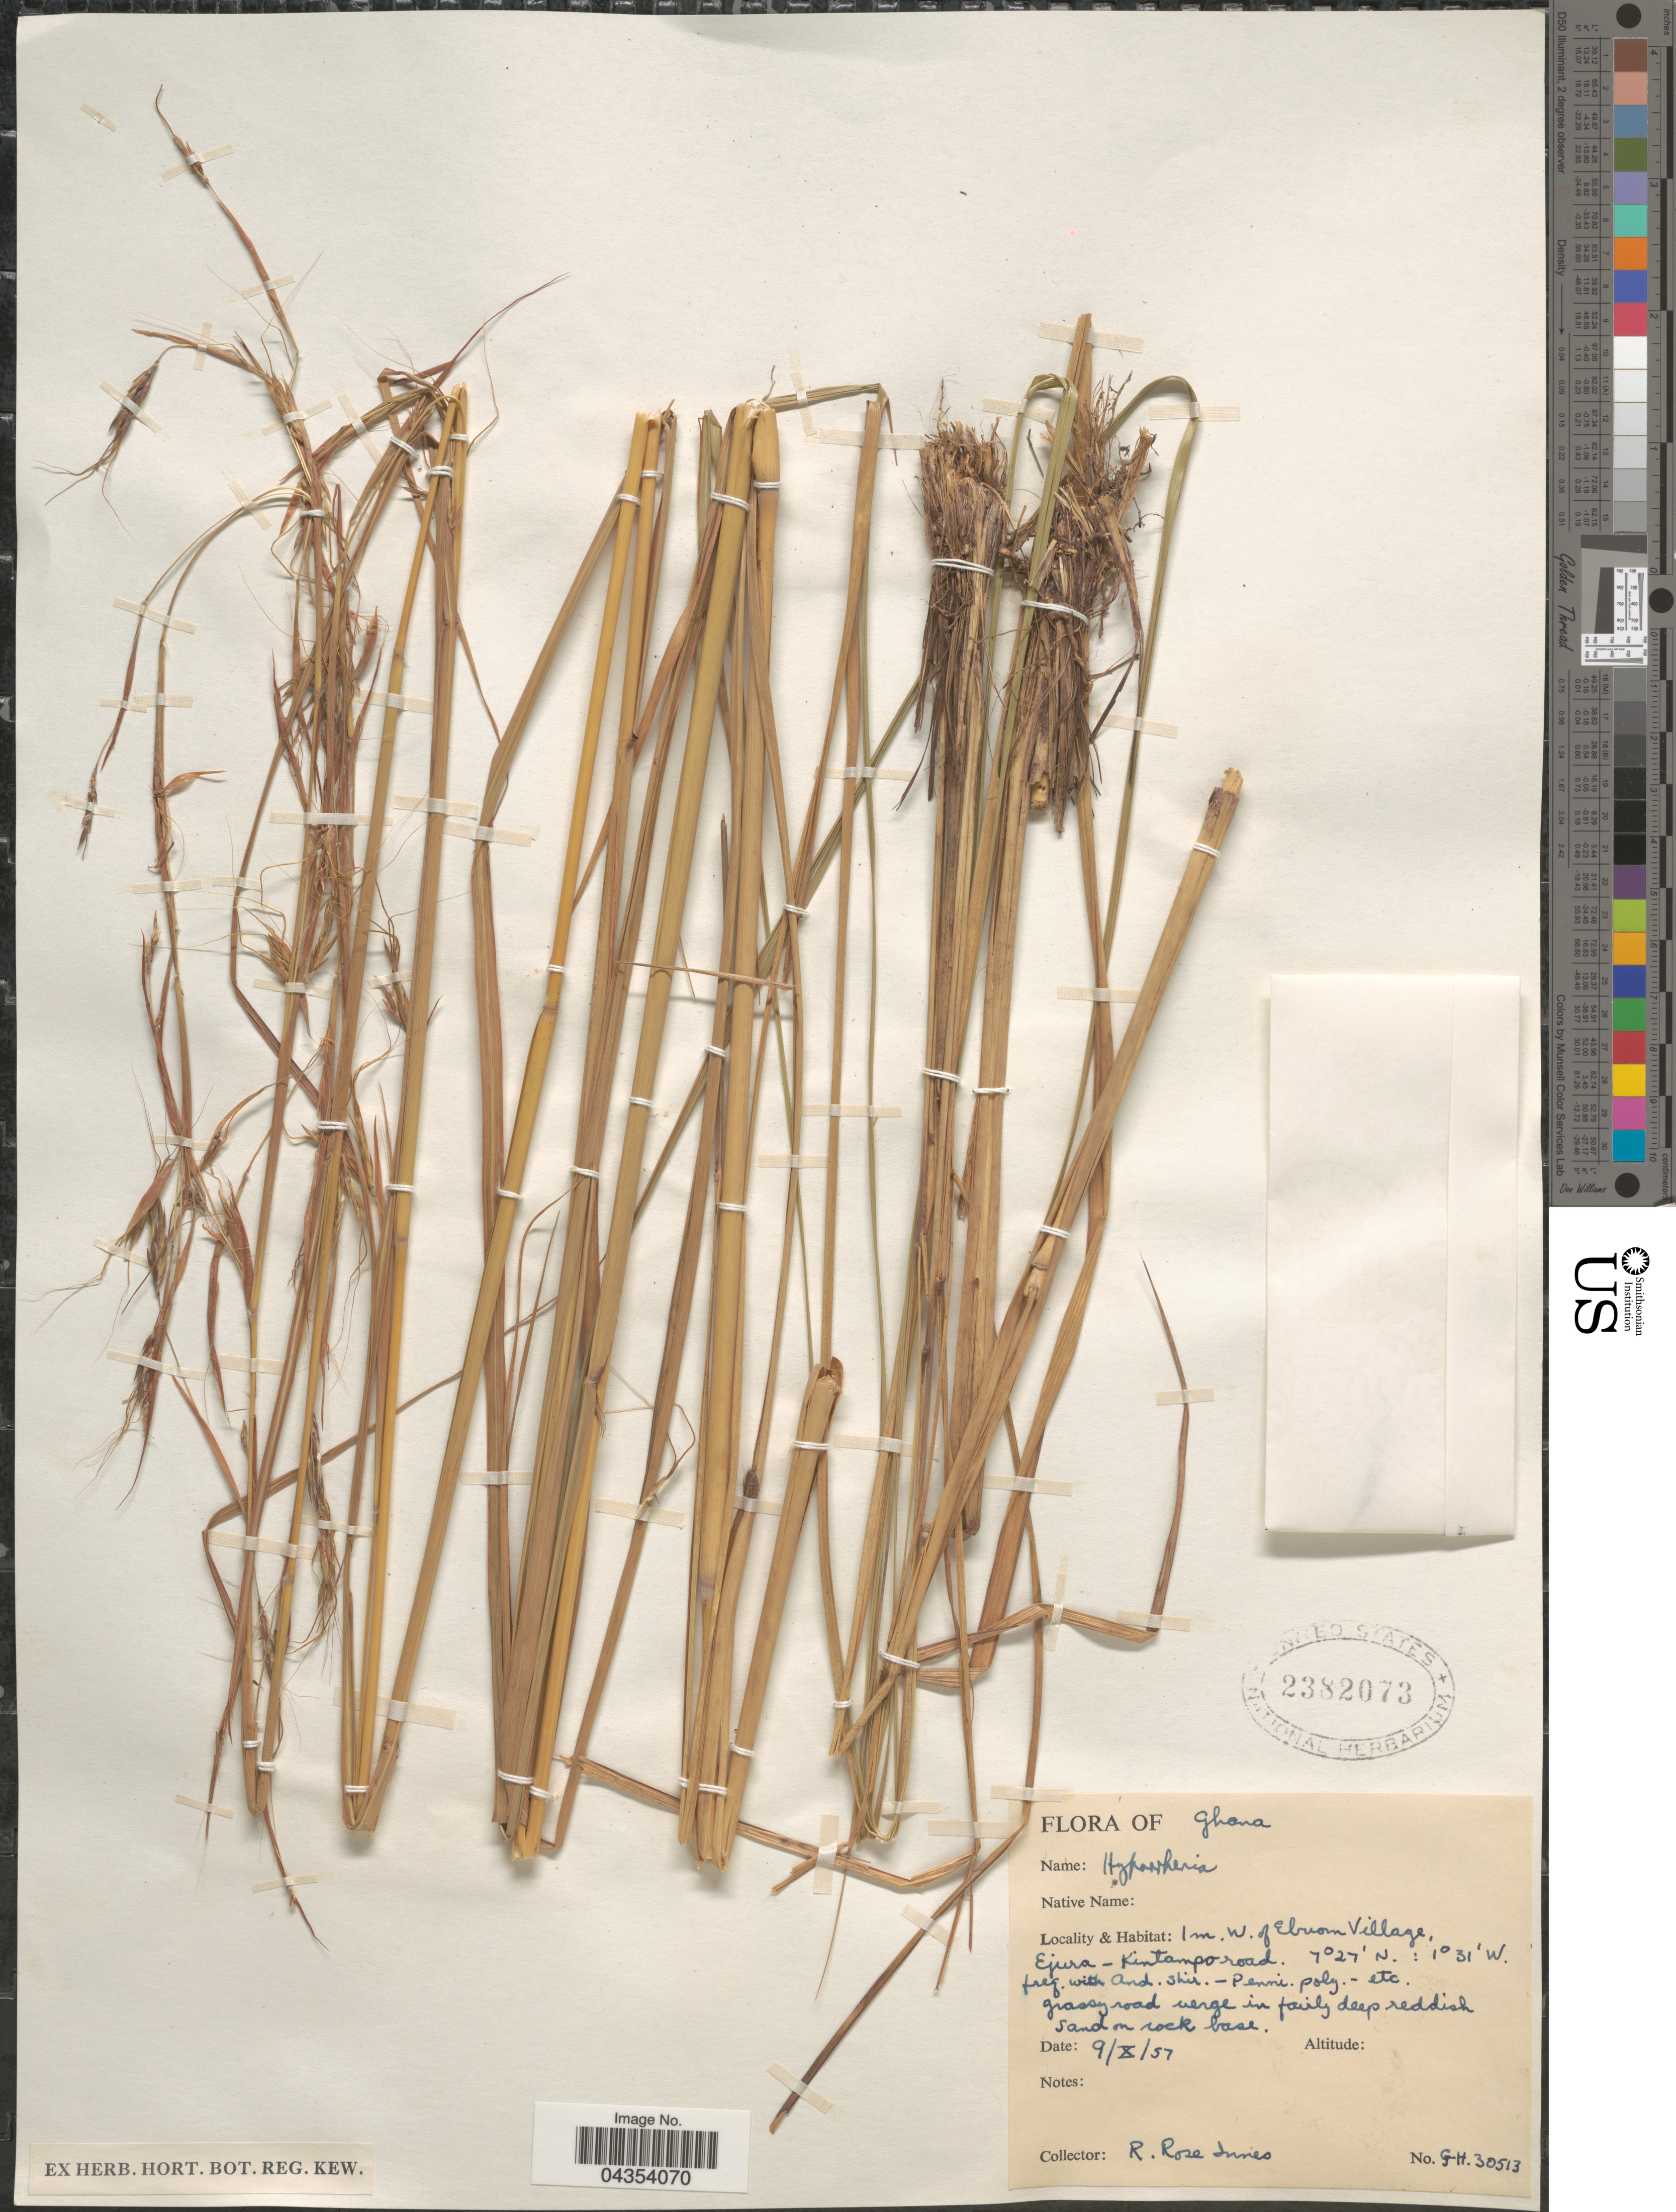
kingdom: Plantae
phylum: Tracheophyta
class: Liliopsida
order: Poales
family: Poaceae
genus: Hyparrhenia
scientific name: Hyparrhenia sp.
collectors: R. Rose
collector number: GH30513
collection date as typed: Transcribed d/m/y: 9/10/57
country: Ghana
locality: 1 m. W. of Ebuom Village, Ejura - Kintampo road.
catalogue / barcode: US 2382073